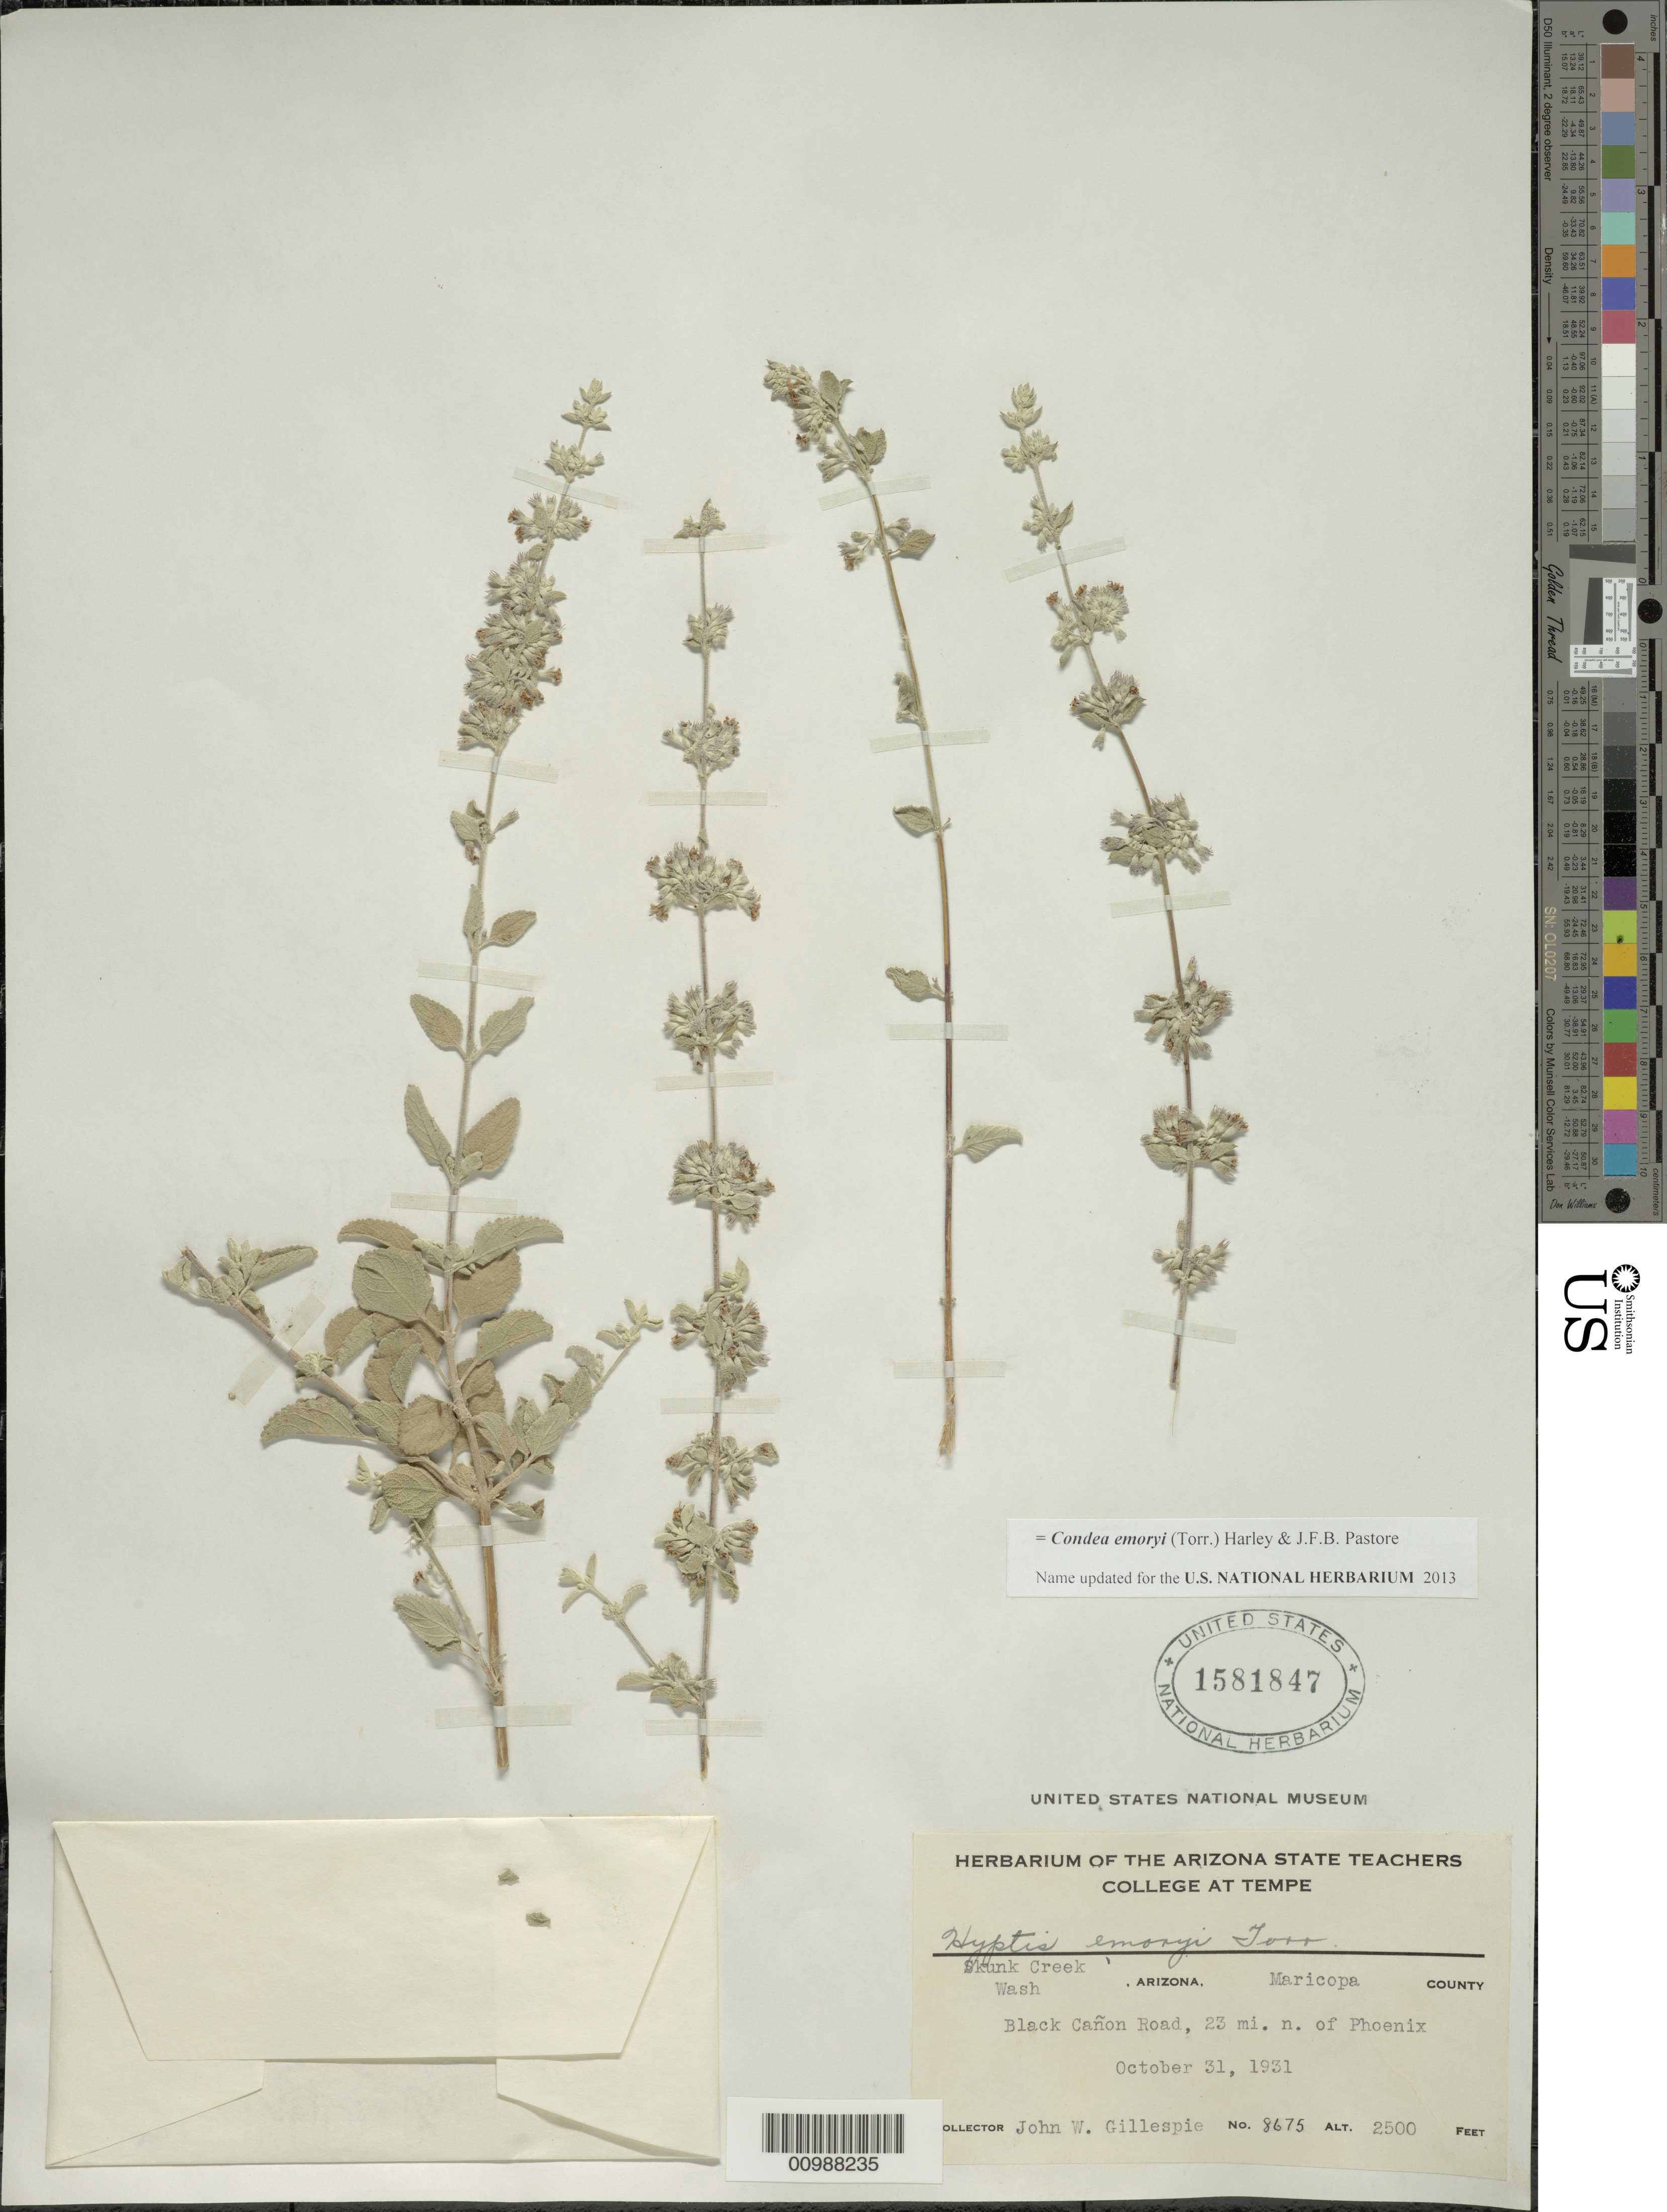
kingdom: Plantae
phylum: Tracheophyta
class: Magnoliopsida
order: Lamiales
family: Lamiaceae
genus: Condea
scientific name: Condea emoryi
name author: (Torr.) Harley & J.F.B. Pastore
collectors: J. W. Gillespie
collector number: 8675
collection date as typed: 31 Oct 1931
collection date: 1931-10-31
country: United States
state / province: Arizona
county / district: Maricopa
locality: Skunk Creek Wash, B;ack Canyon Road, 23 miles north of Pheonix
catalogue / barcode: US 1581847